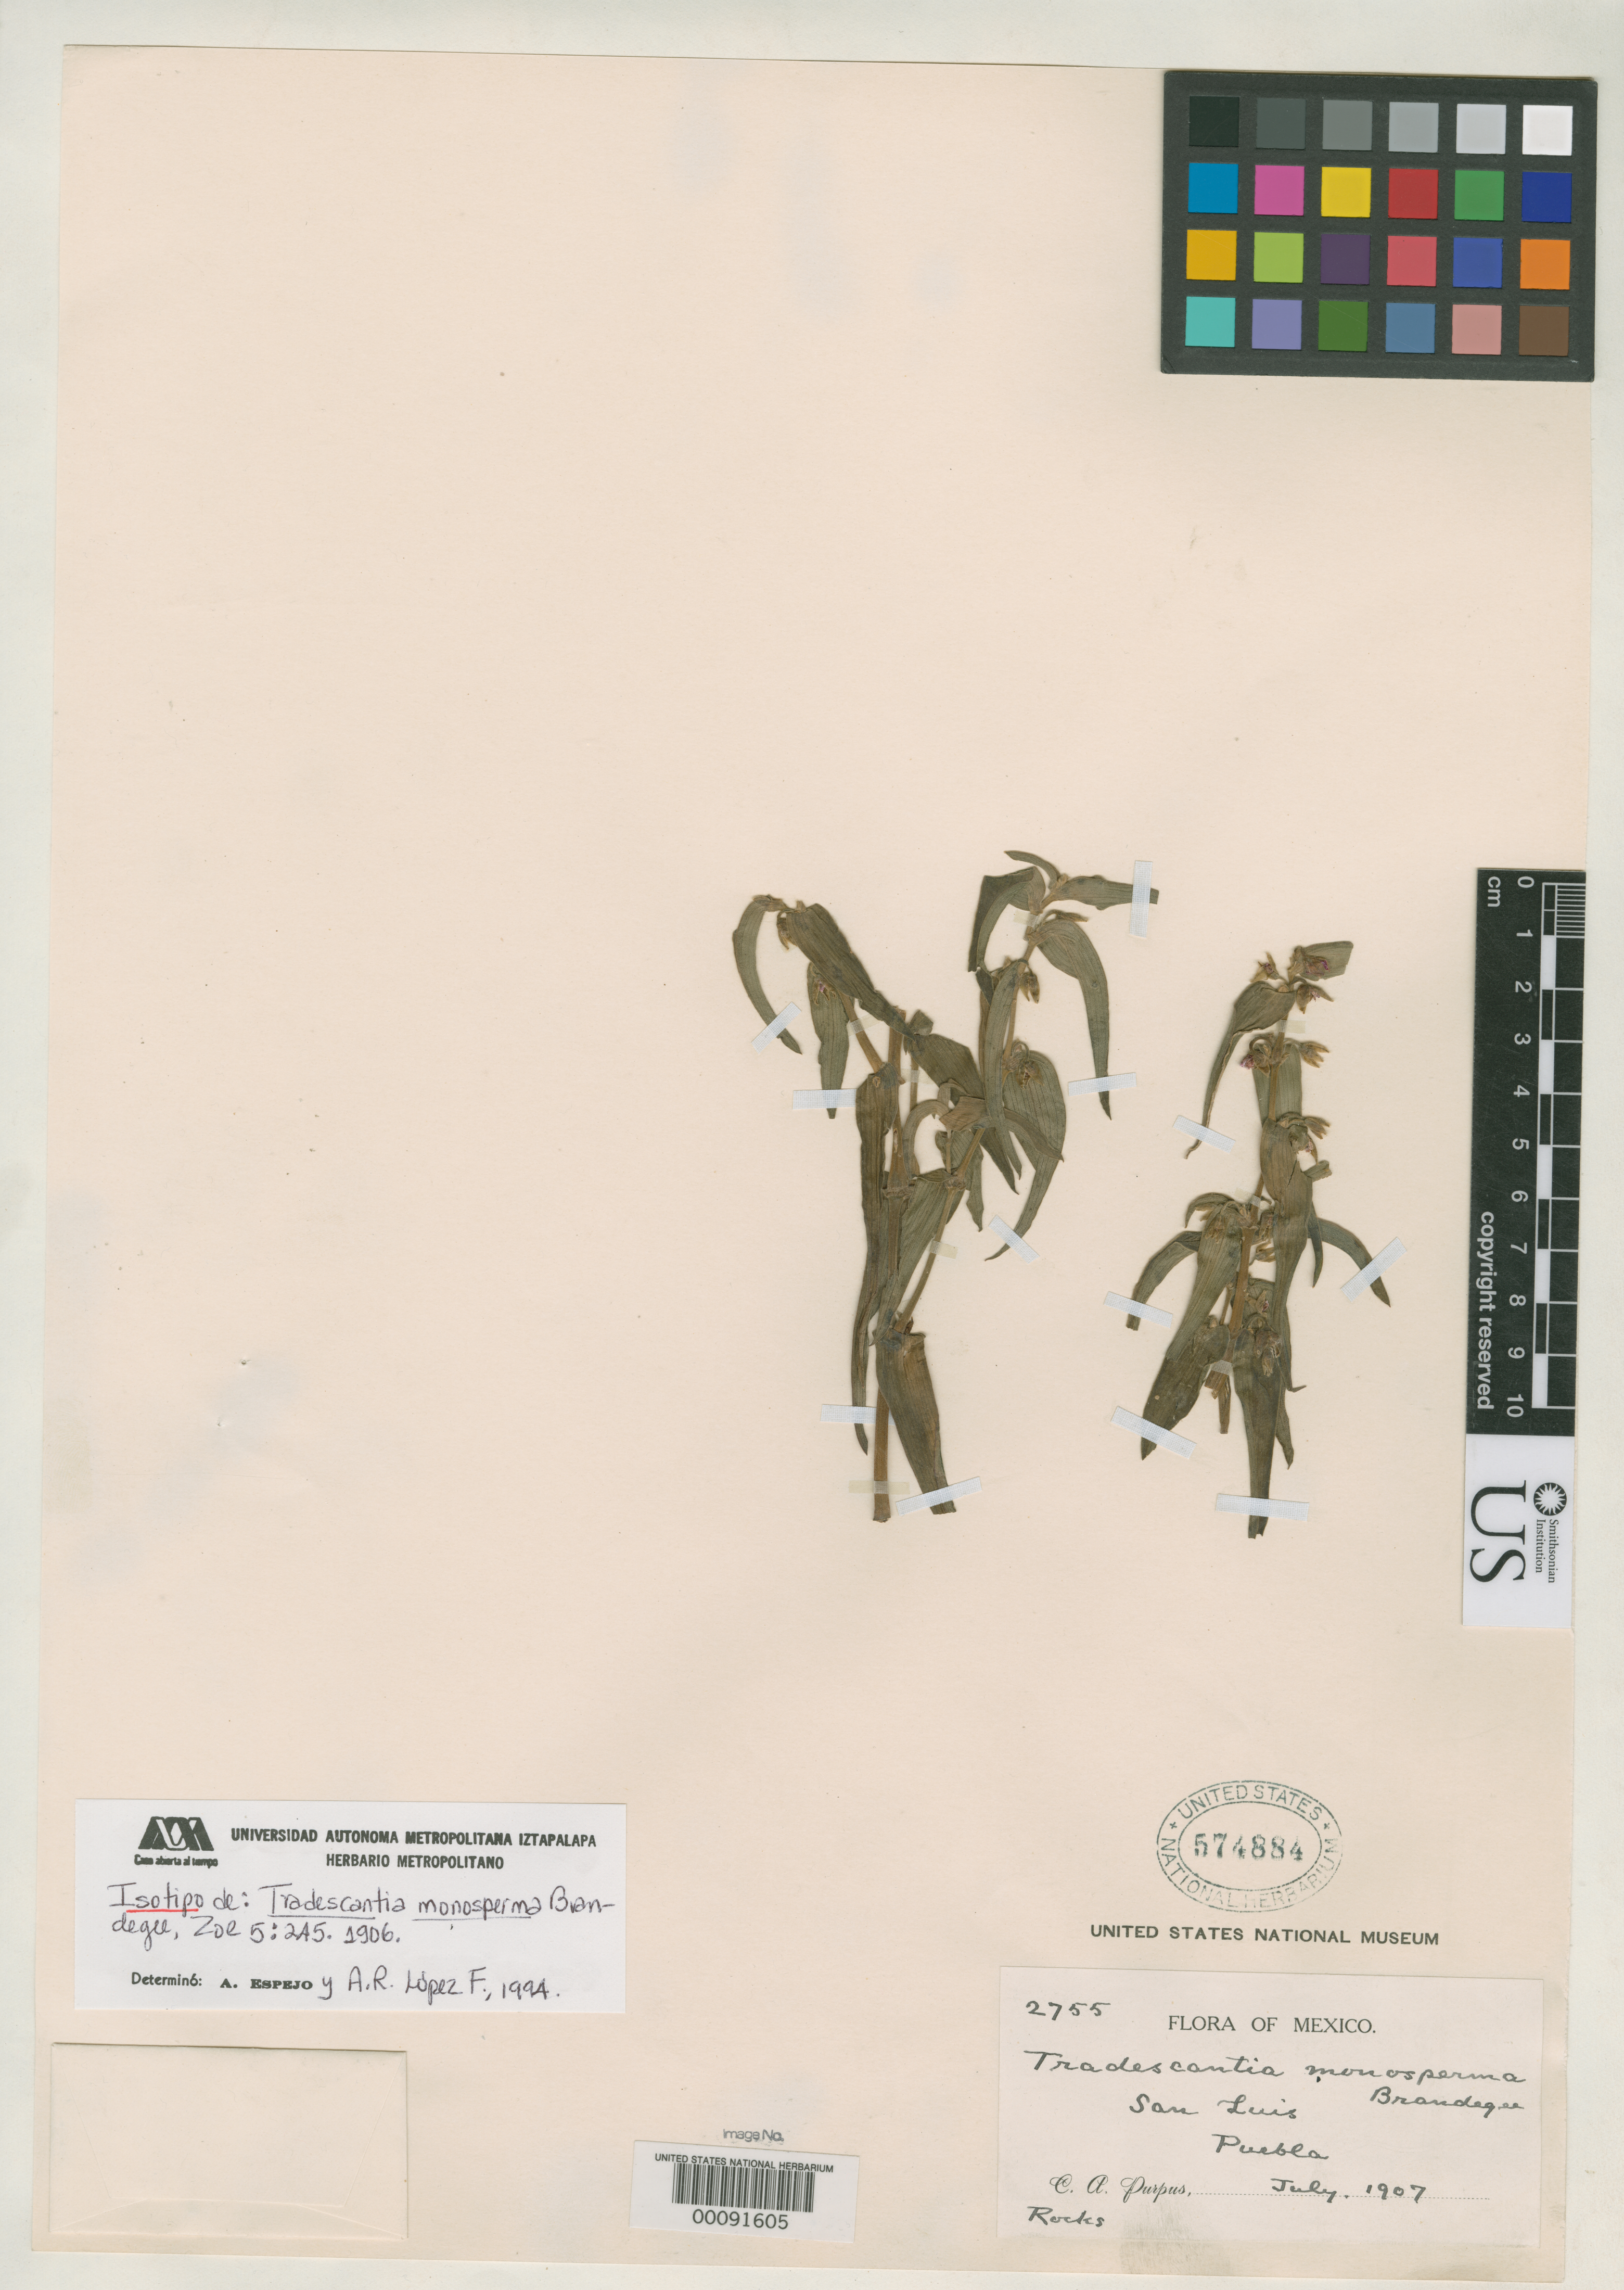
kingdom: Plantae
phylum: Tracheophyta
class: Liliopsida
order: Commelinales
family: Commelinaceae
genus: Tradescantia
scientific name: Tradescantia monosperma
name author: Brandegee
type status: Isotype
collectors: C. A. Purpus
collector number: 2755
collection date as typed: Jul 1907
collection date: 1907-07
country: Mexico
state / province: Puebla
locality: Near San Luis Tultitlanpa.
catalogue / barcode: US 574884